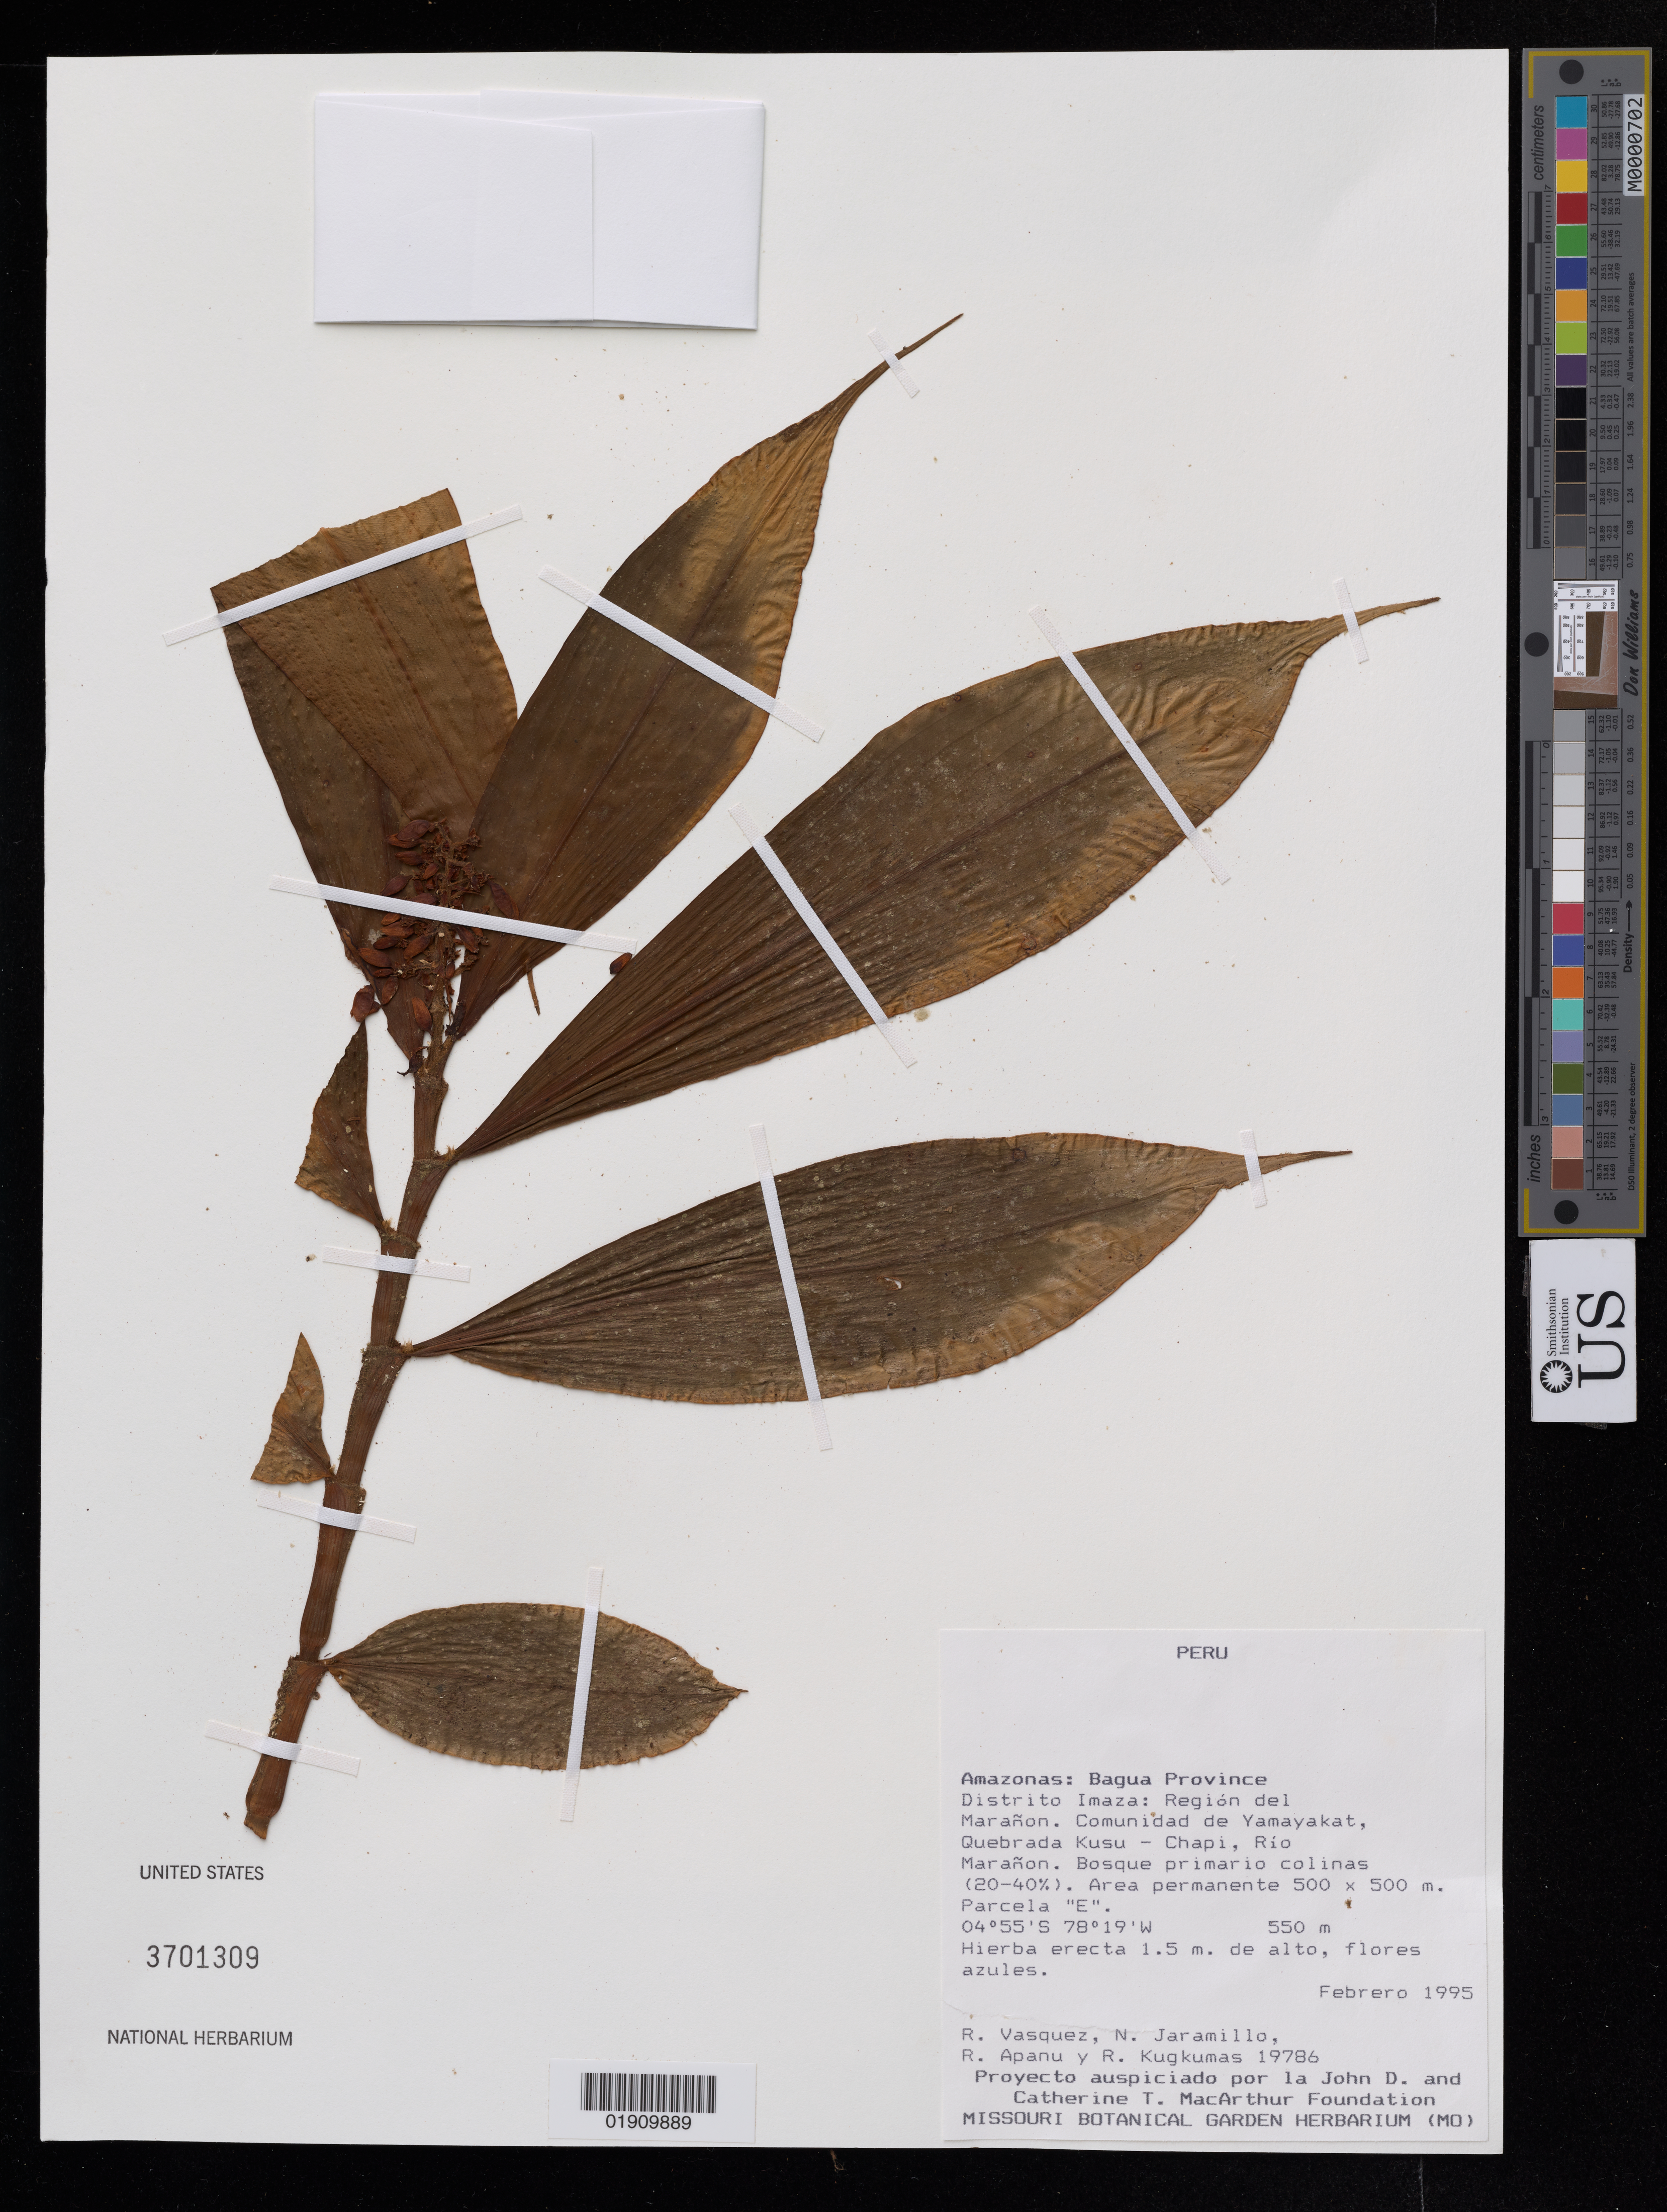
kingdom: Plantae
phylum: Tracheophyta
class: Magnoliopsida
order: Fabales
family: Polygalaceae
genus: Polygala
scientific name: Polygala curtissii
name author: A. Gray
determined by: Strong, Mark T., (BOT), Smithsonian Institution - National Museum of Natural History (UNITED STATES)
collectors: M. T. Strong & C. L. Kelloff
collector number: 5371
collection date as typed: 11 September 2016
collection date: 2016-09-11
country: United States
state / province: Virginia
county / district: Sussex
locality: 7.9 km S of Waverly at the junction of SR606 and SR604. Seymeria, Iris verna, and Helianthus angustifolius at this site.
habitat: Ecotone between roadside and pine woods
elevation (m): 35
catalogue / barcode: US 3708327